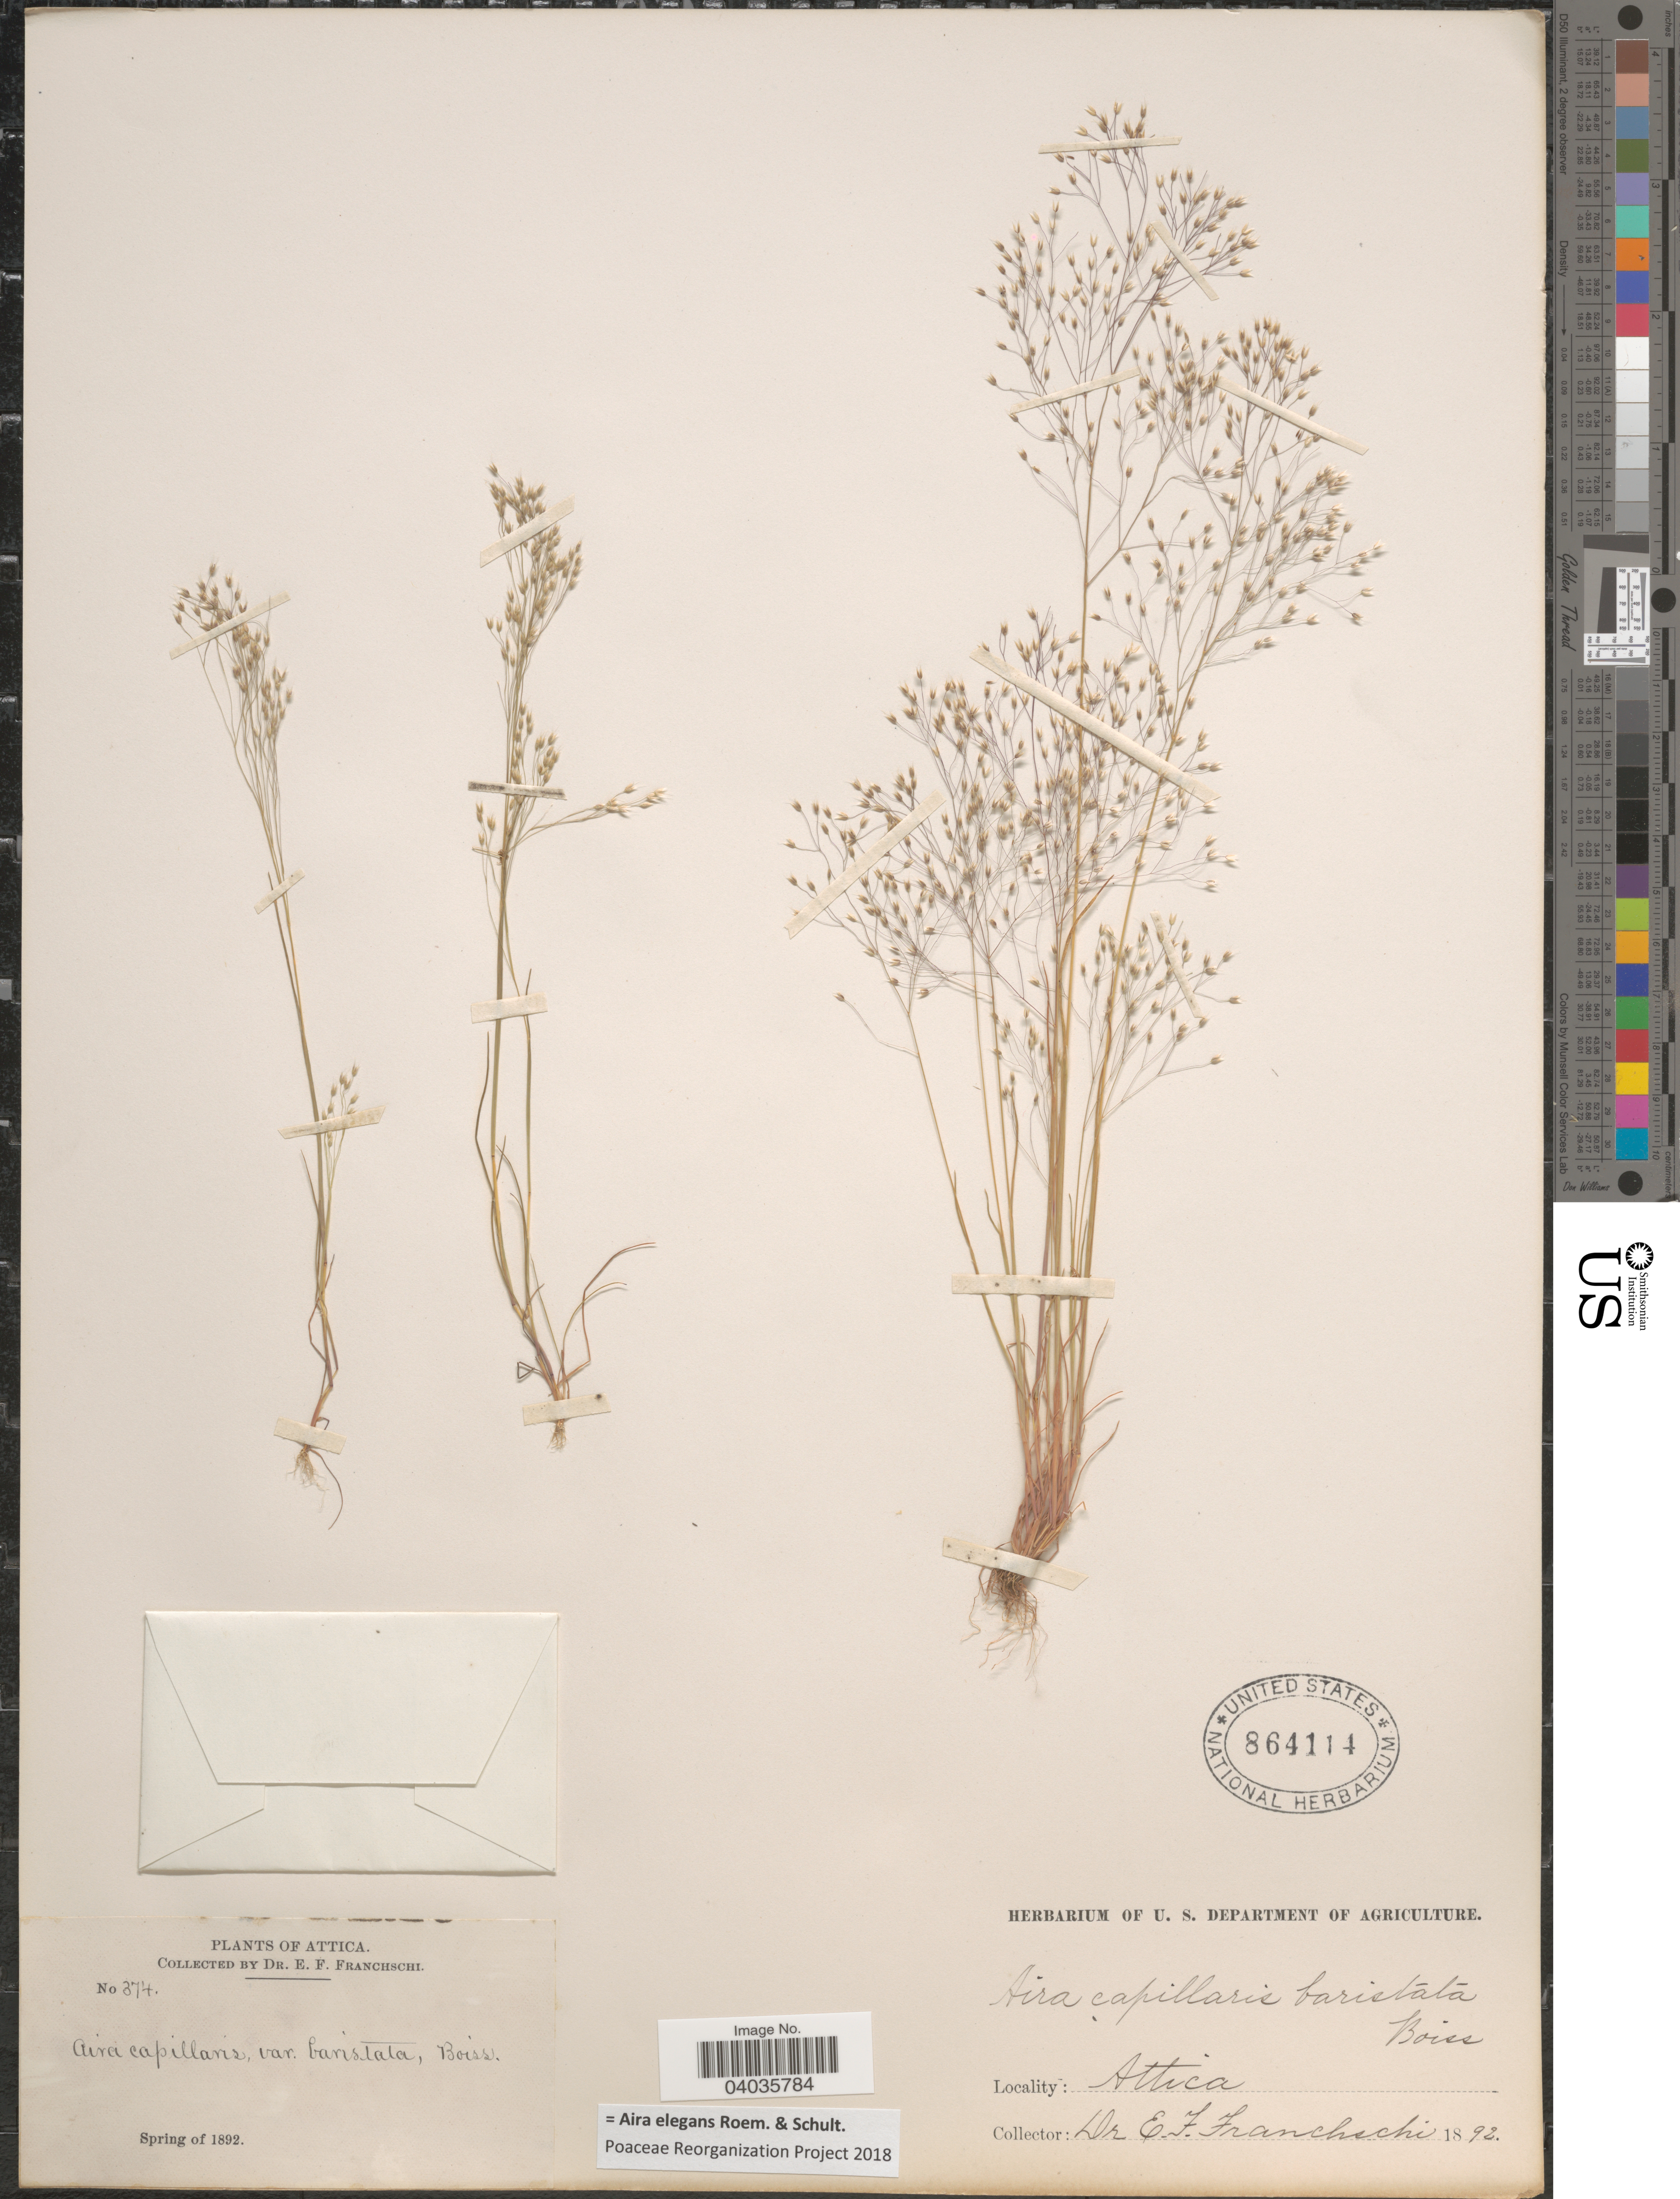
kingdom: Plantae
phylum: Tracheophyta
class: Liliopsida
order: Poales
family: Poaceae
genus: Aira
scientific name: Aira elegans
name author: L.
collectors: E. Franchschi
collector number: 374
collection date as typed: Spring of 1892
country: Greece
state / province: Attica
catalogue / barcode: US 864114